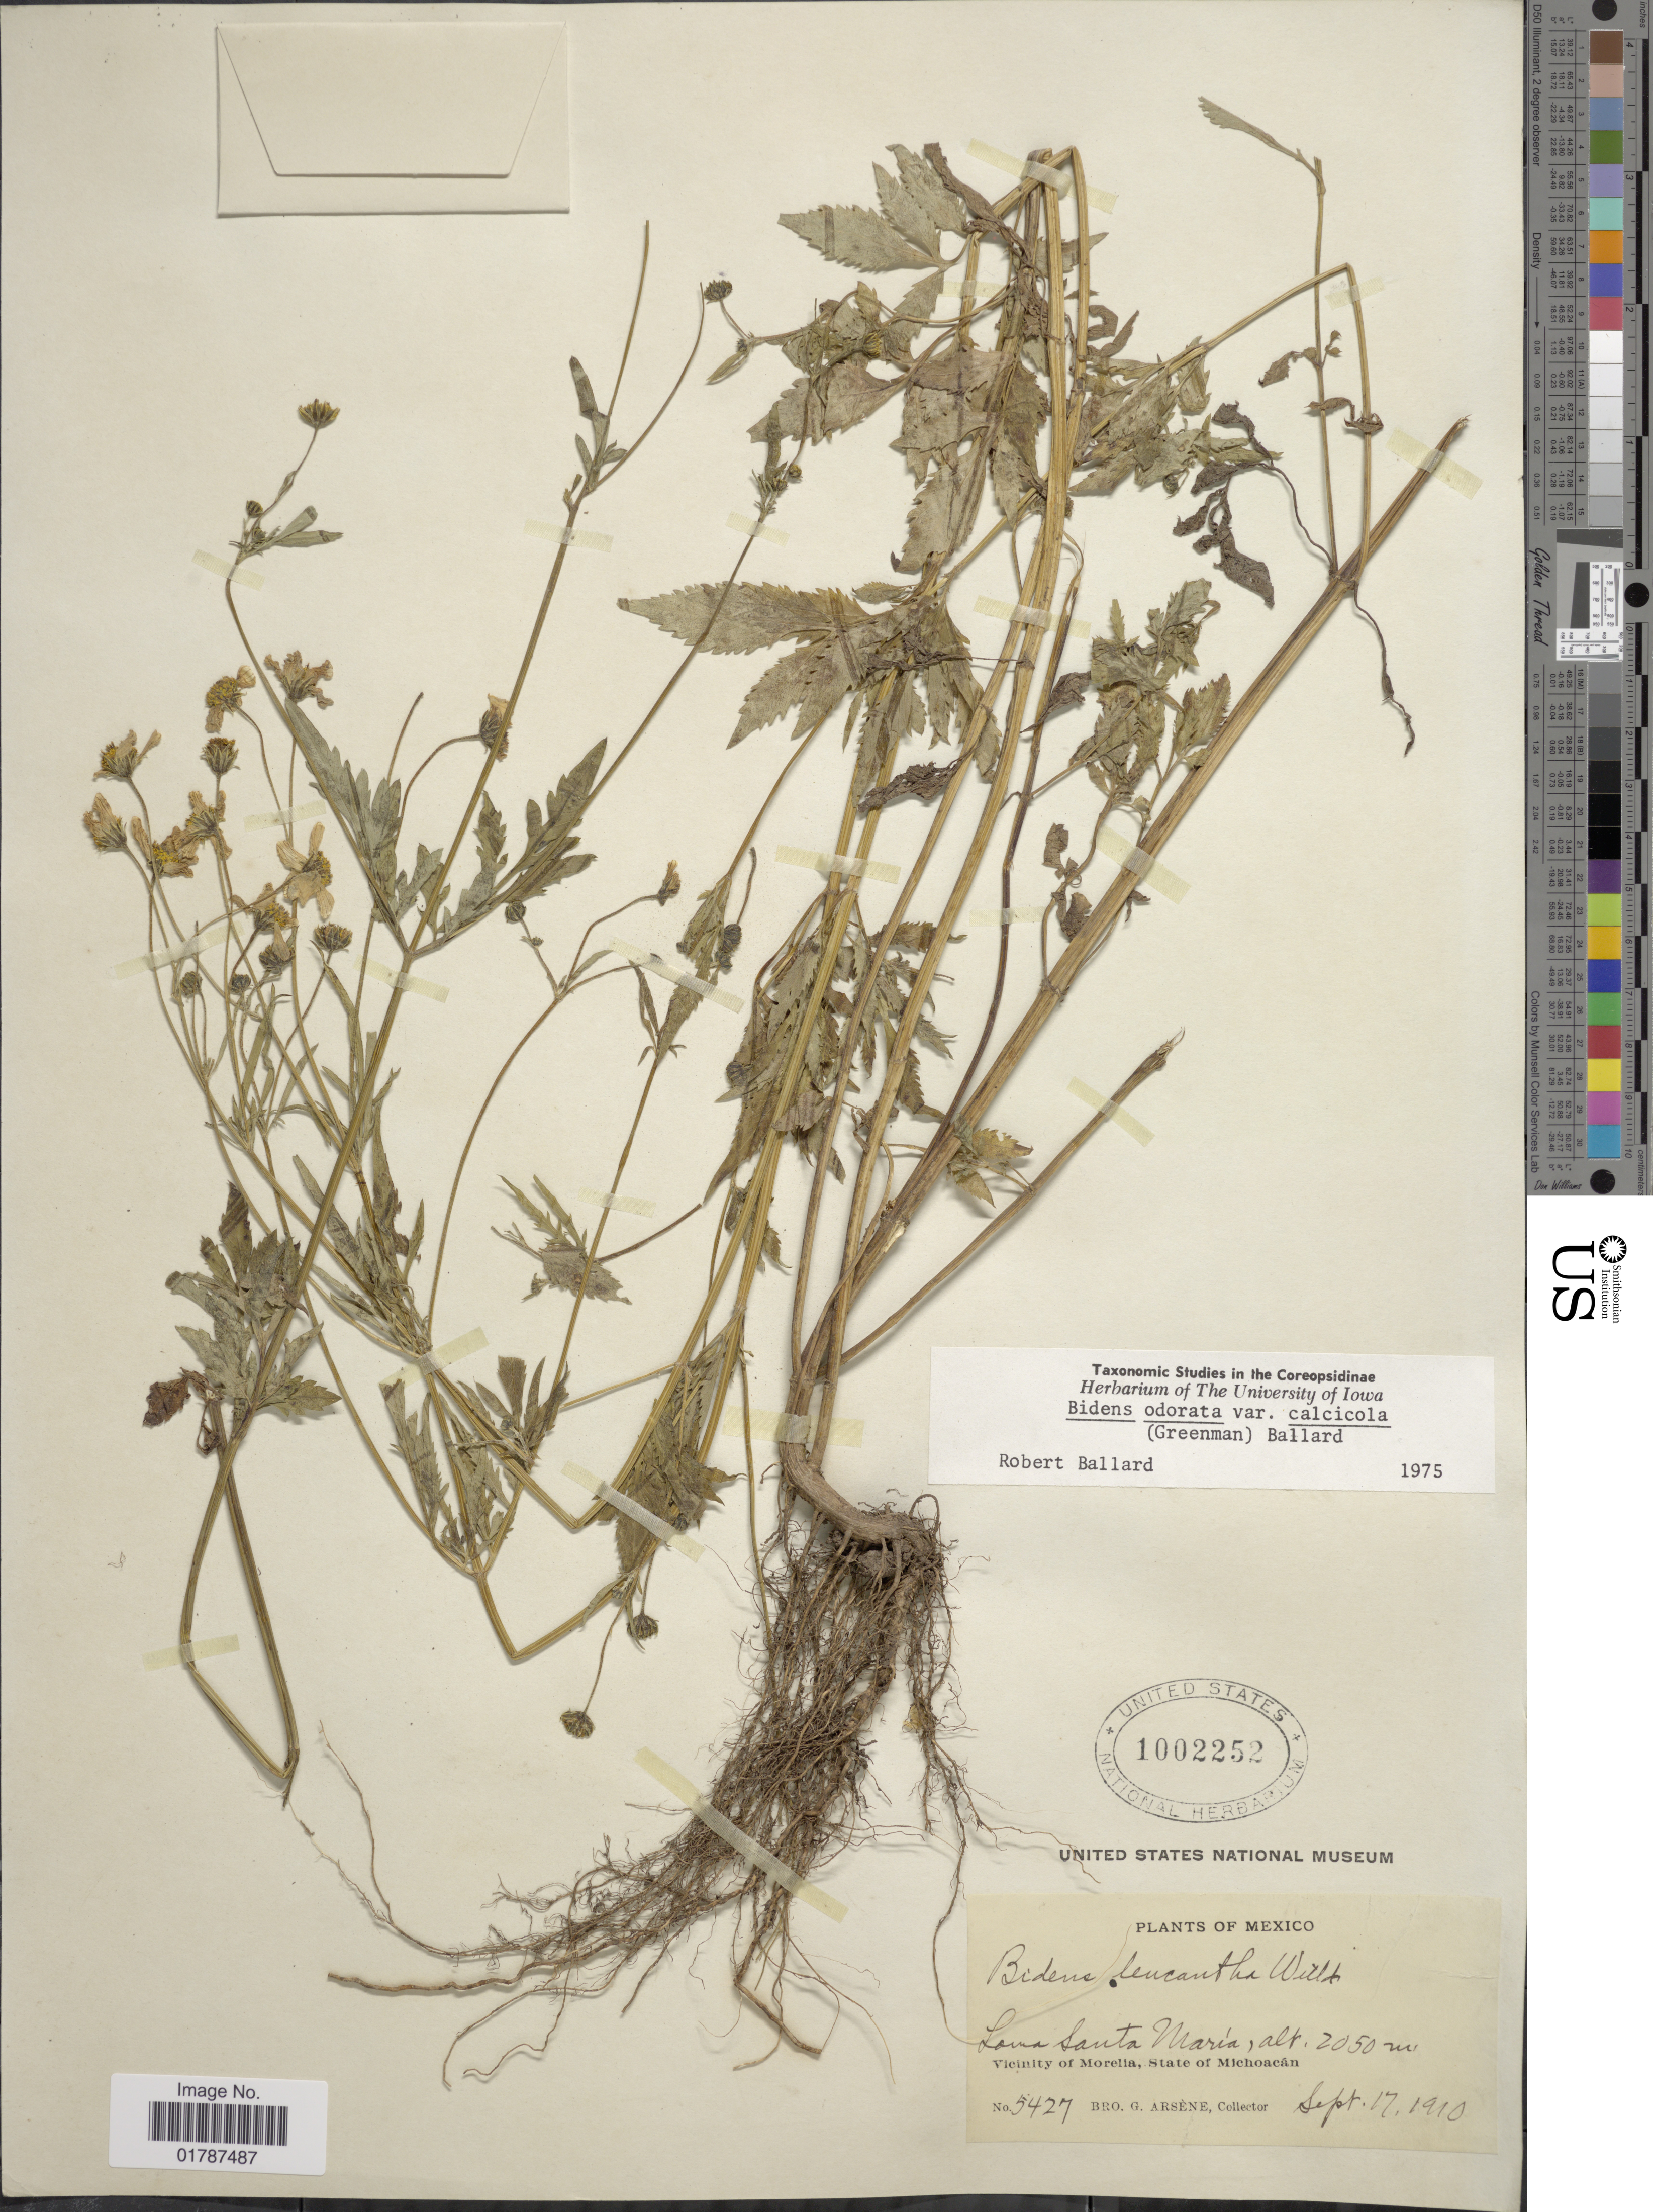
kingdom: Plantae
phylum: Tracheophyta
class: Magnoliopsida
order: Asterales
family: Asteraceae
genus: Bidens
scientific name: Bidens odorata var. calcicola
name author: (Greenm.) Ballard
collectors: Bro. G. Arsène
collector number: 5427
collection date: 1910-09-17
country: Mexico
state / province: Michoacán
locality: Lama Santa Maria, Vicinity of Morelia, State of Michoacan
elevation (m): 2050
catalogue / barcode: US 1002252